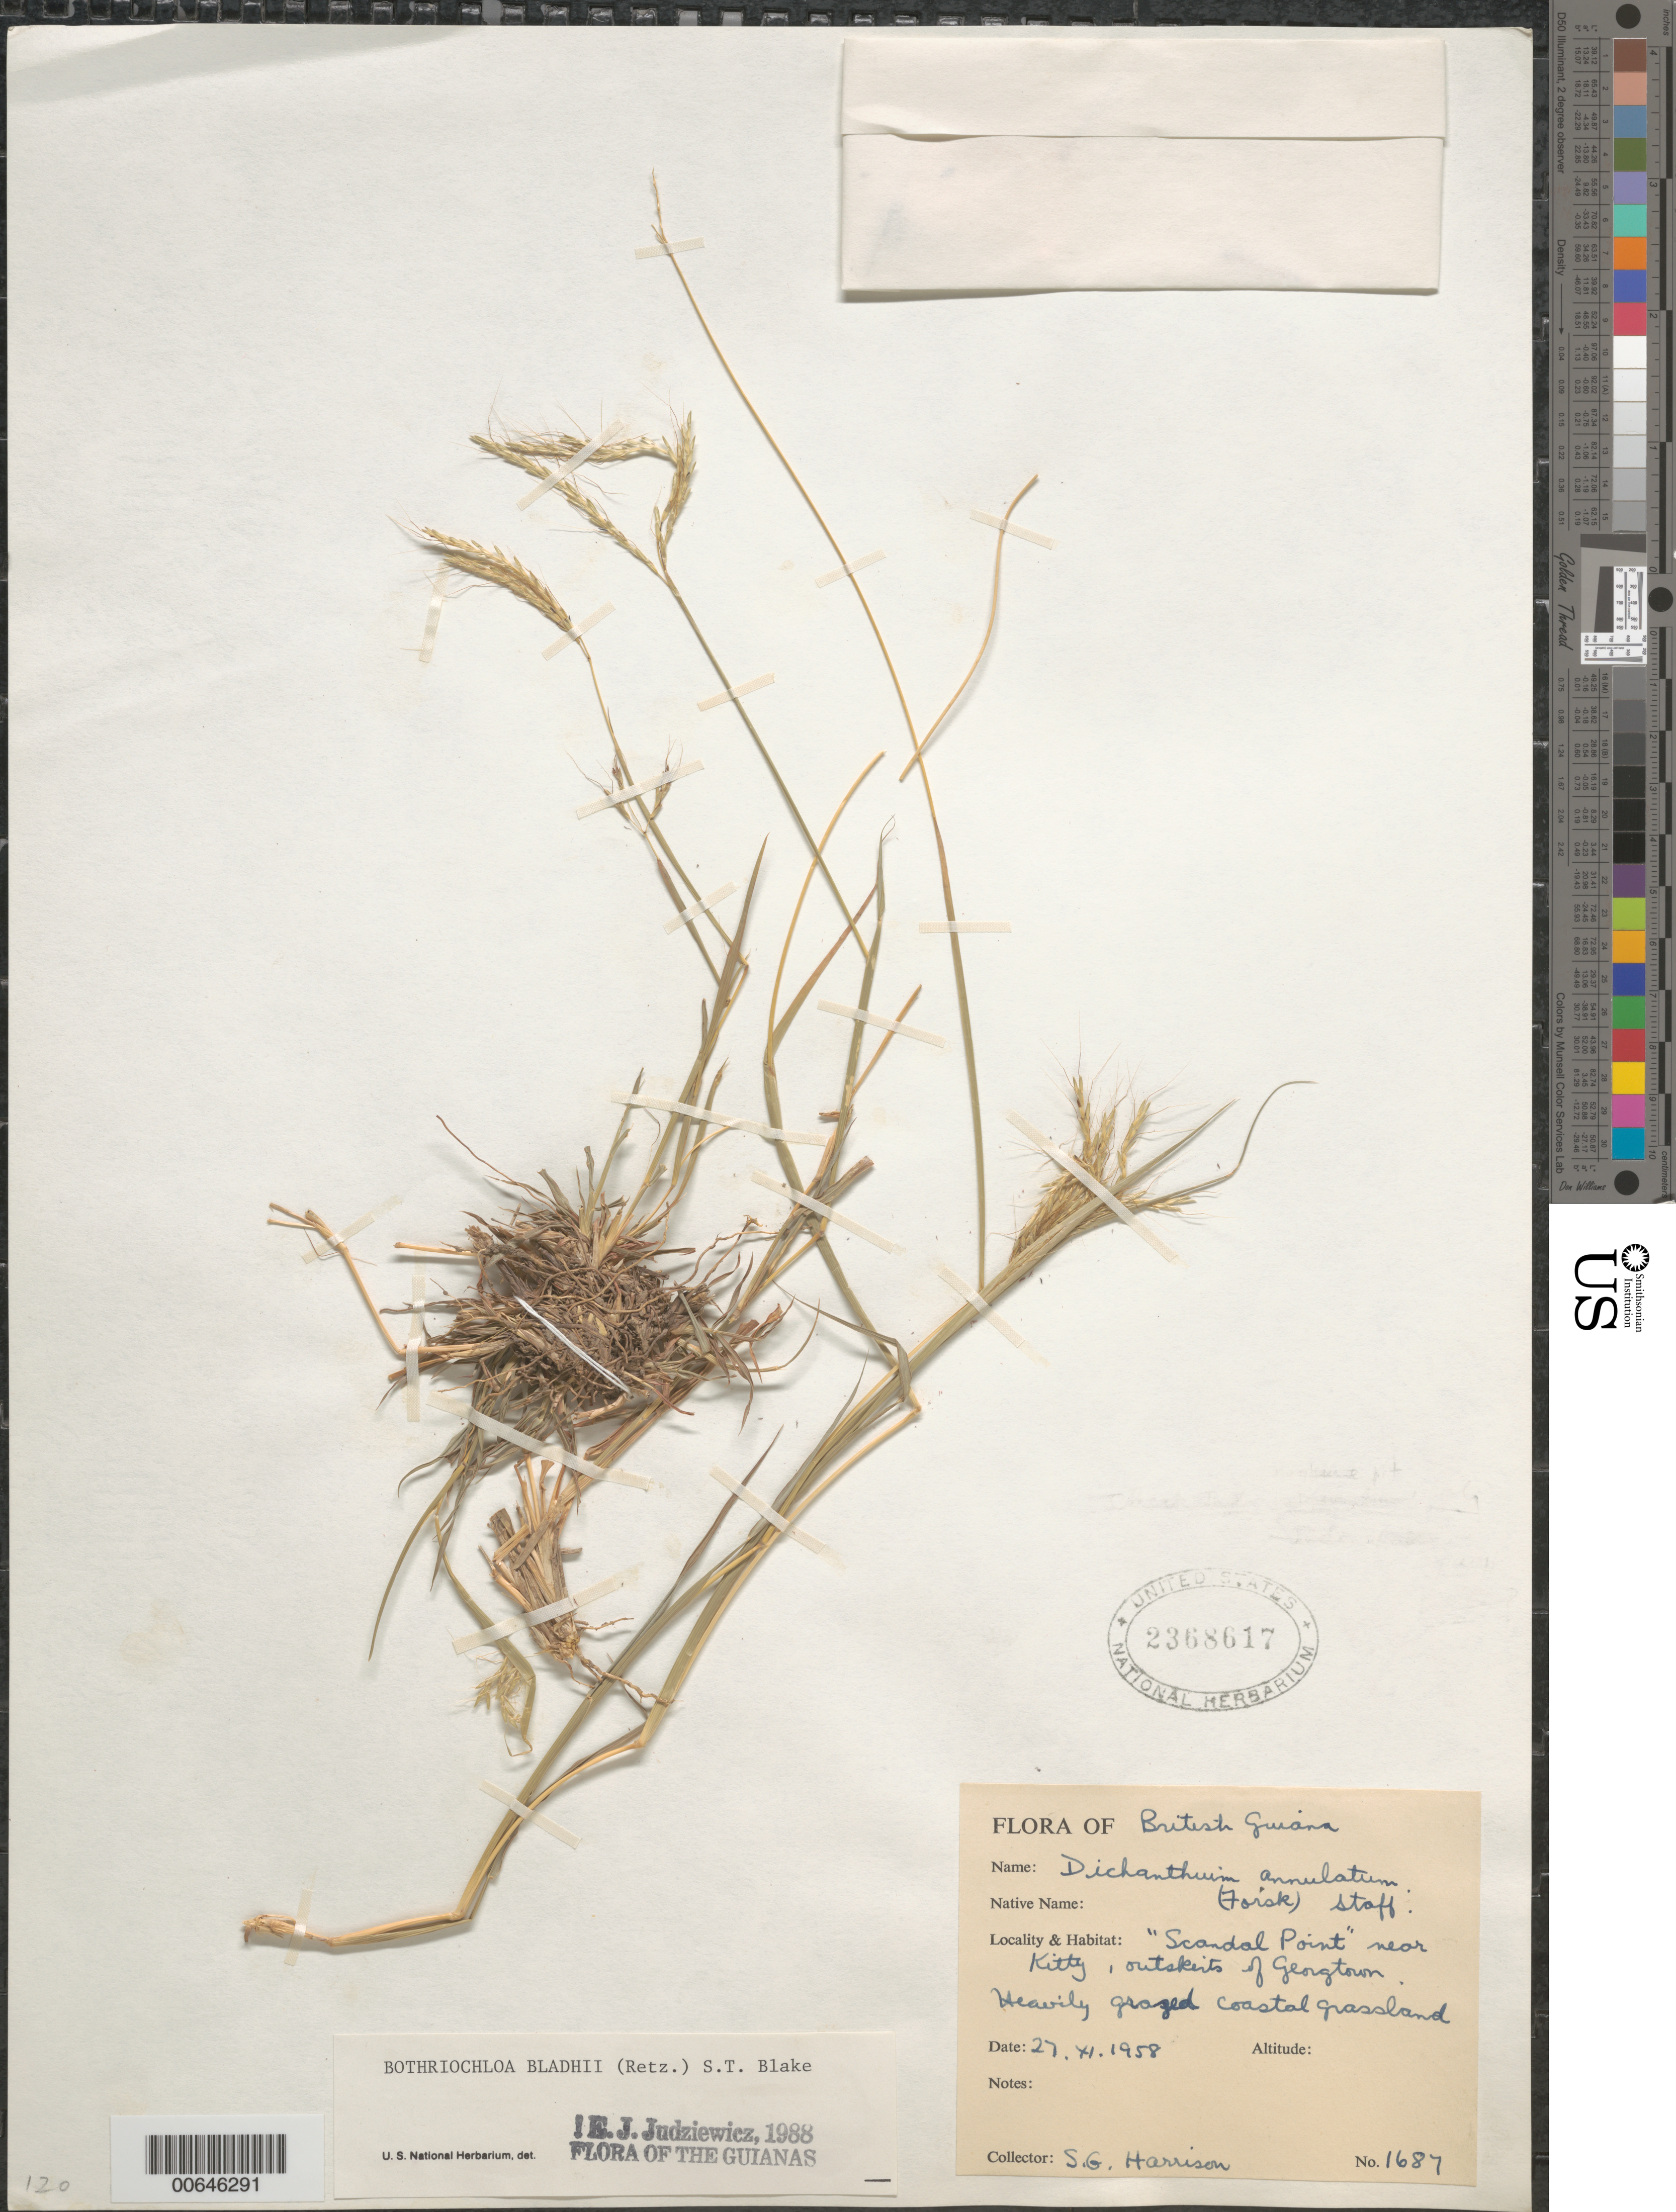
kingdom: Plantae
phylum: Tracheophyta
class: Liliopsida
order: Poales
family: Poaceae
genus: Bothriochloa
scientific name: Bothriochloa bladhii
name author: (Retz.) S.T. Blake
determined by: Vega, --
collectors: S. G. Harrison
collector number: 1687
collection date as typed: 27-Nov-58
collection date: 1958-11-27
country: Guyana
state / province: Demerara-Mahaica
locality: Georgetown, Scandal Point, near Kitty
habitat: Heavily grazed coastal grassland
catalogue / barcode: US 2368617